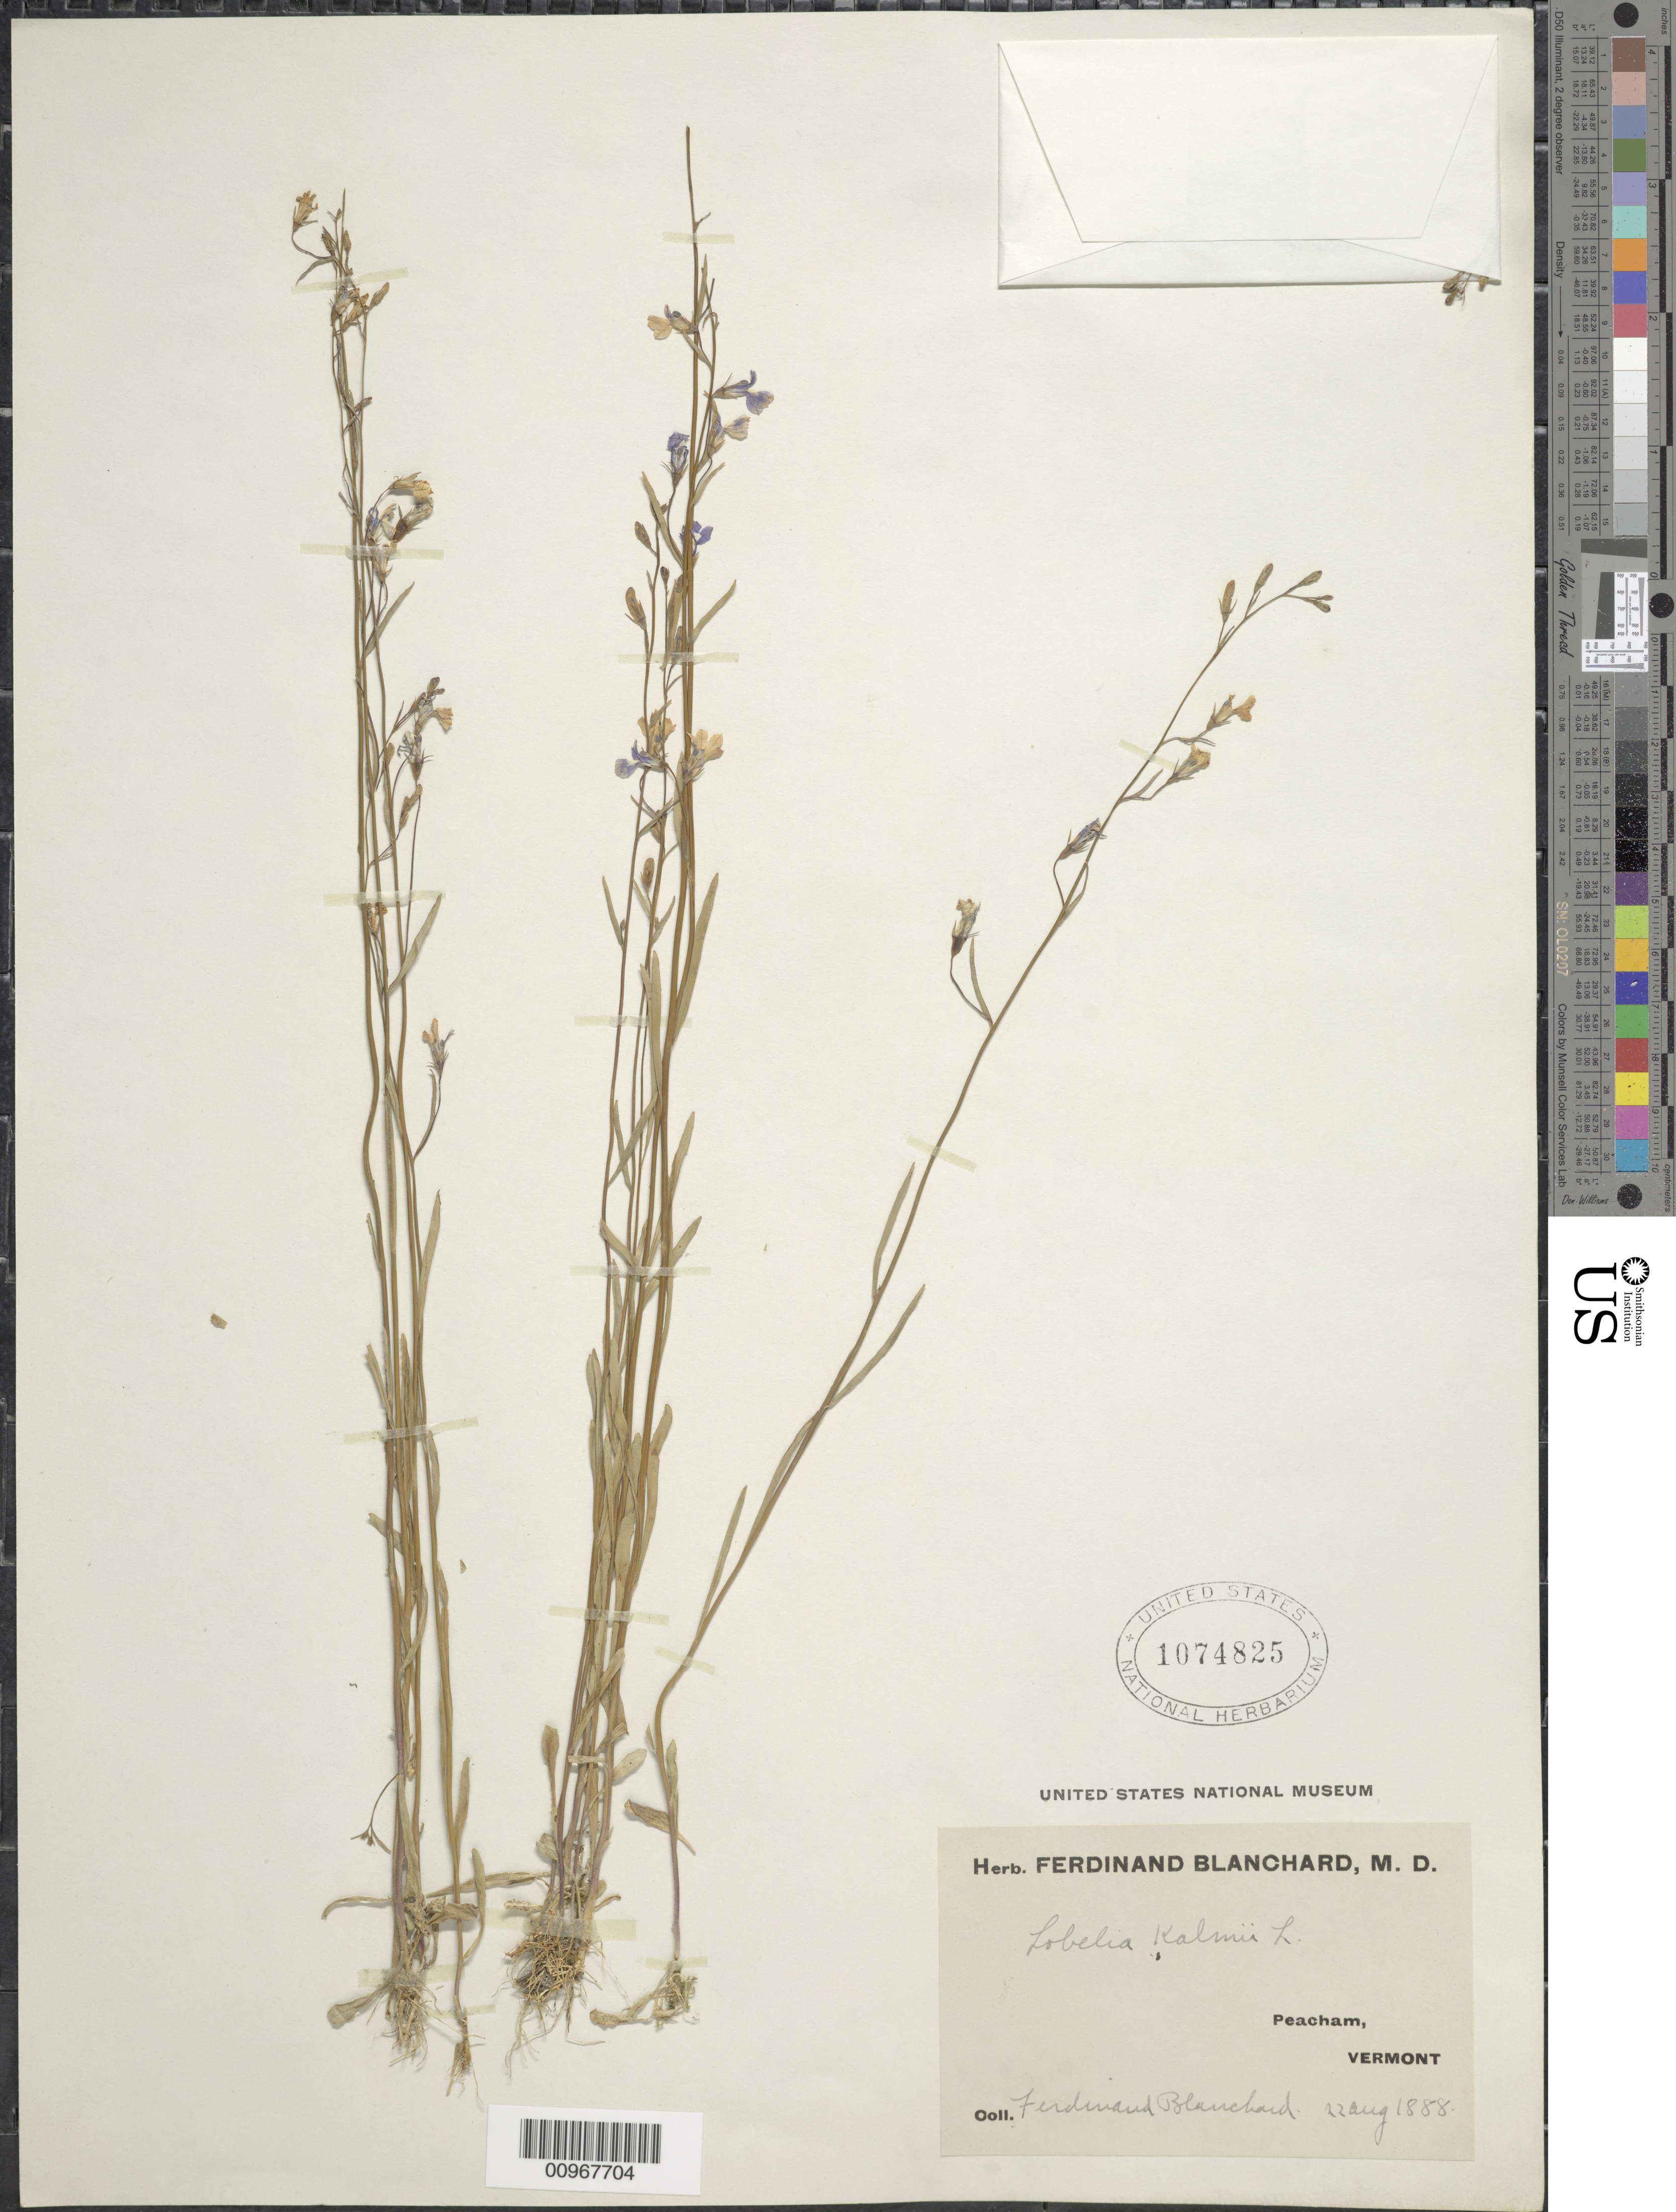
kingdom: Plantae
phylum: Tracheophyta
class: Magnoliopsida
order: Asterales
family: Campanulaceae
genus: Lobelia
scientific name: Lobelia kalmii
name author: L.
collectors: F. Blanchard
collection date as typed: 22 Aug 1888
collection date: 1888-08-22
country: United States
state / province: Vermont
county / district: Caledonia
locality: Peacham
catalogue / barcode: US 1074825